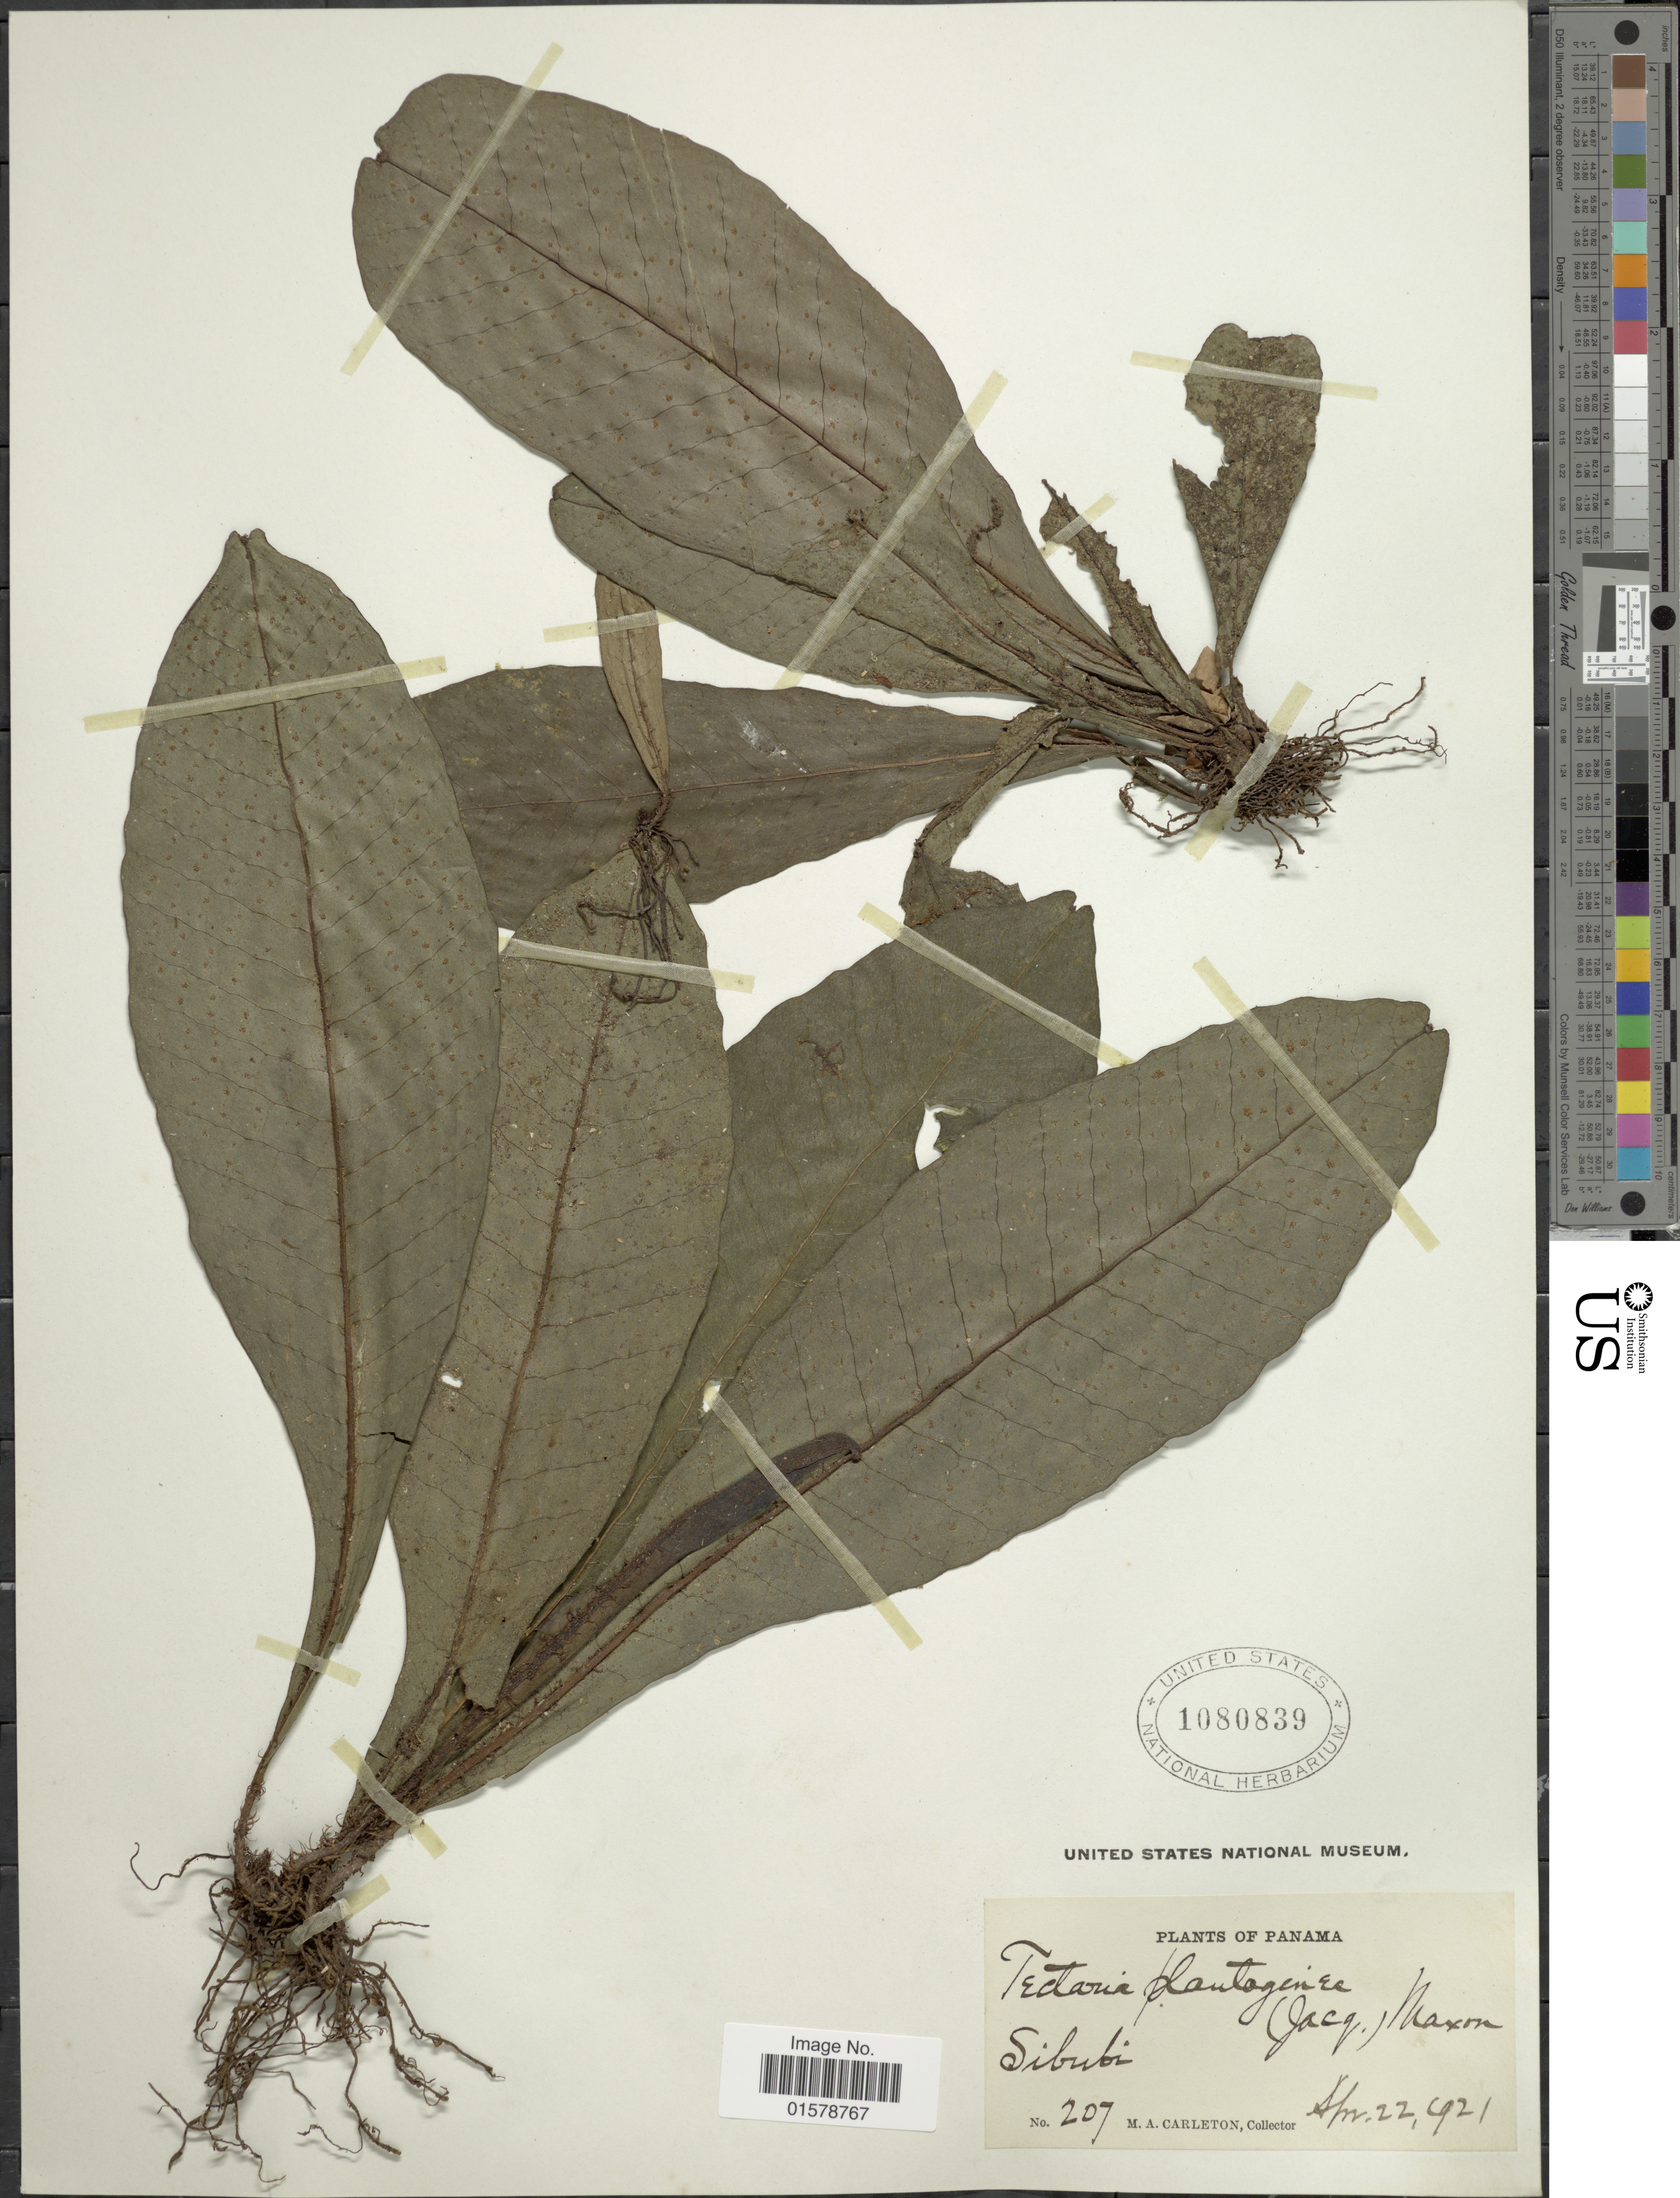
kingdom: Plantae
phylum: Tracheophyta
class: Polypodiopsida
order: Polypodiales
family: Tectariaceae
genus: Tectaria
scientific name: Tectaria plantaginea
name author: (Jacq.) Maxon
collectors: M. A. Carleton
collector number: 207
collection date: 1921-04-22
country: Panama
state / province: Panamá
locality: Panama, Sibubi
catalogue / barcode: US 1080839